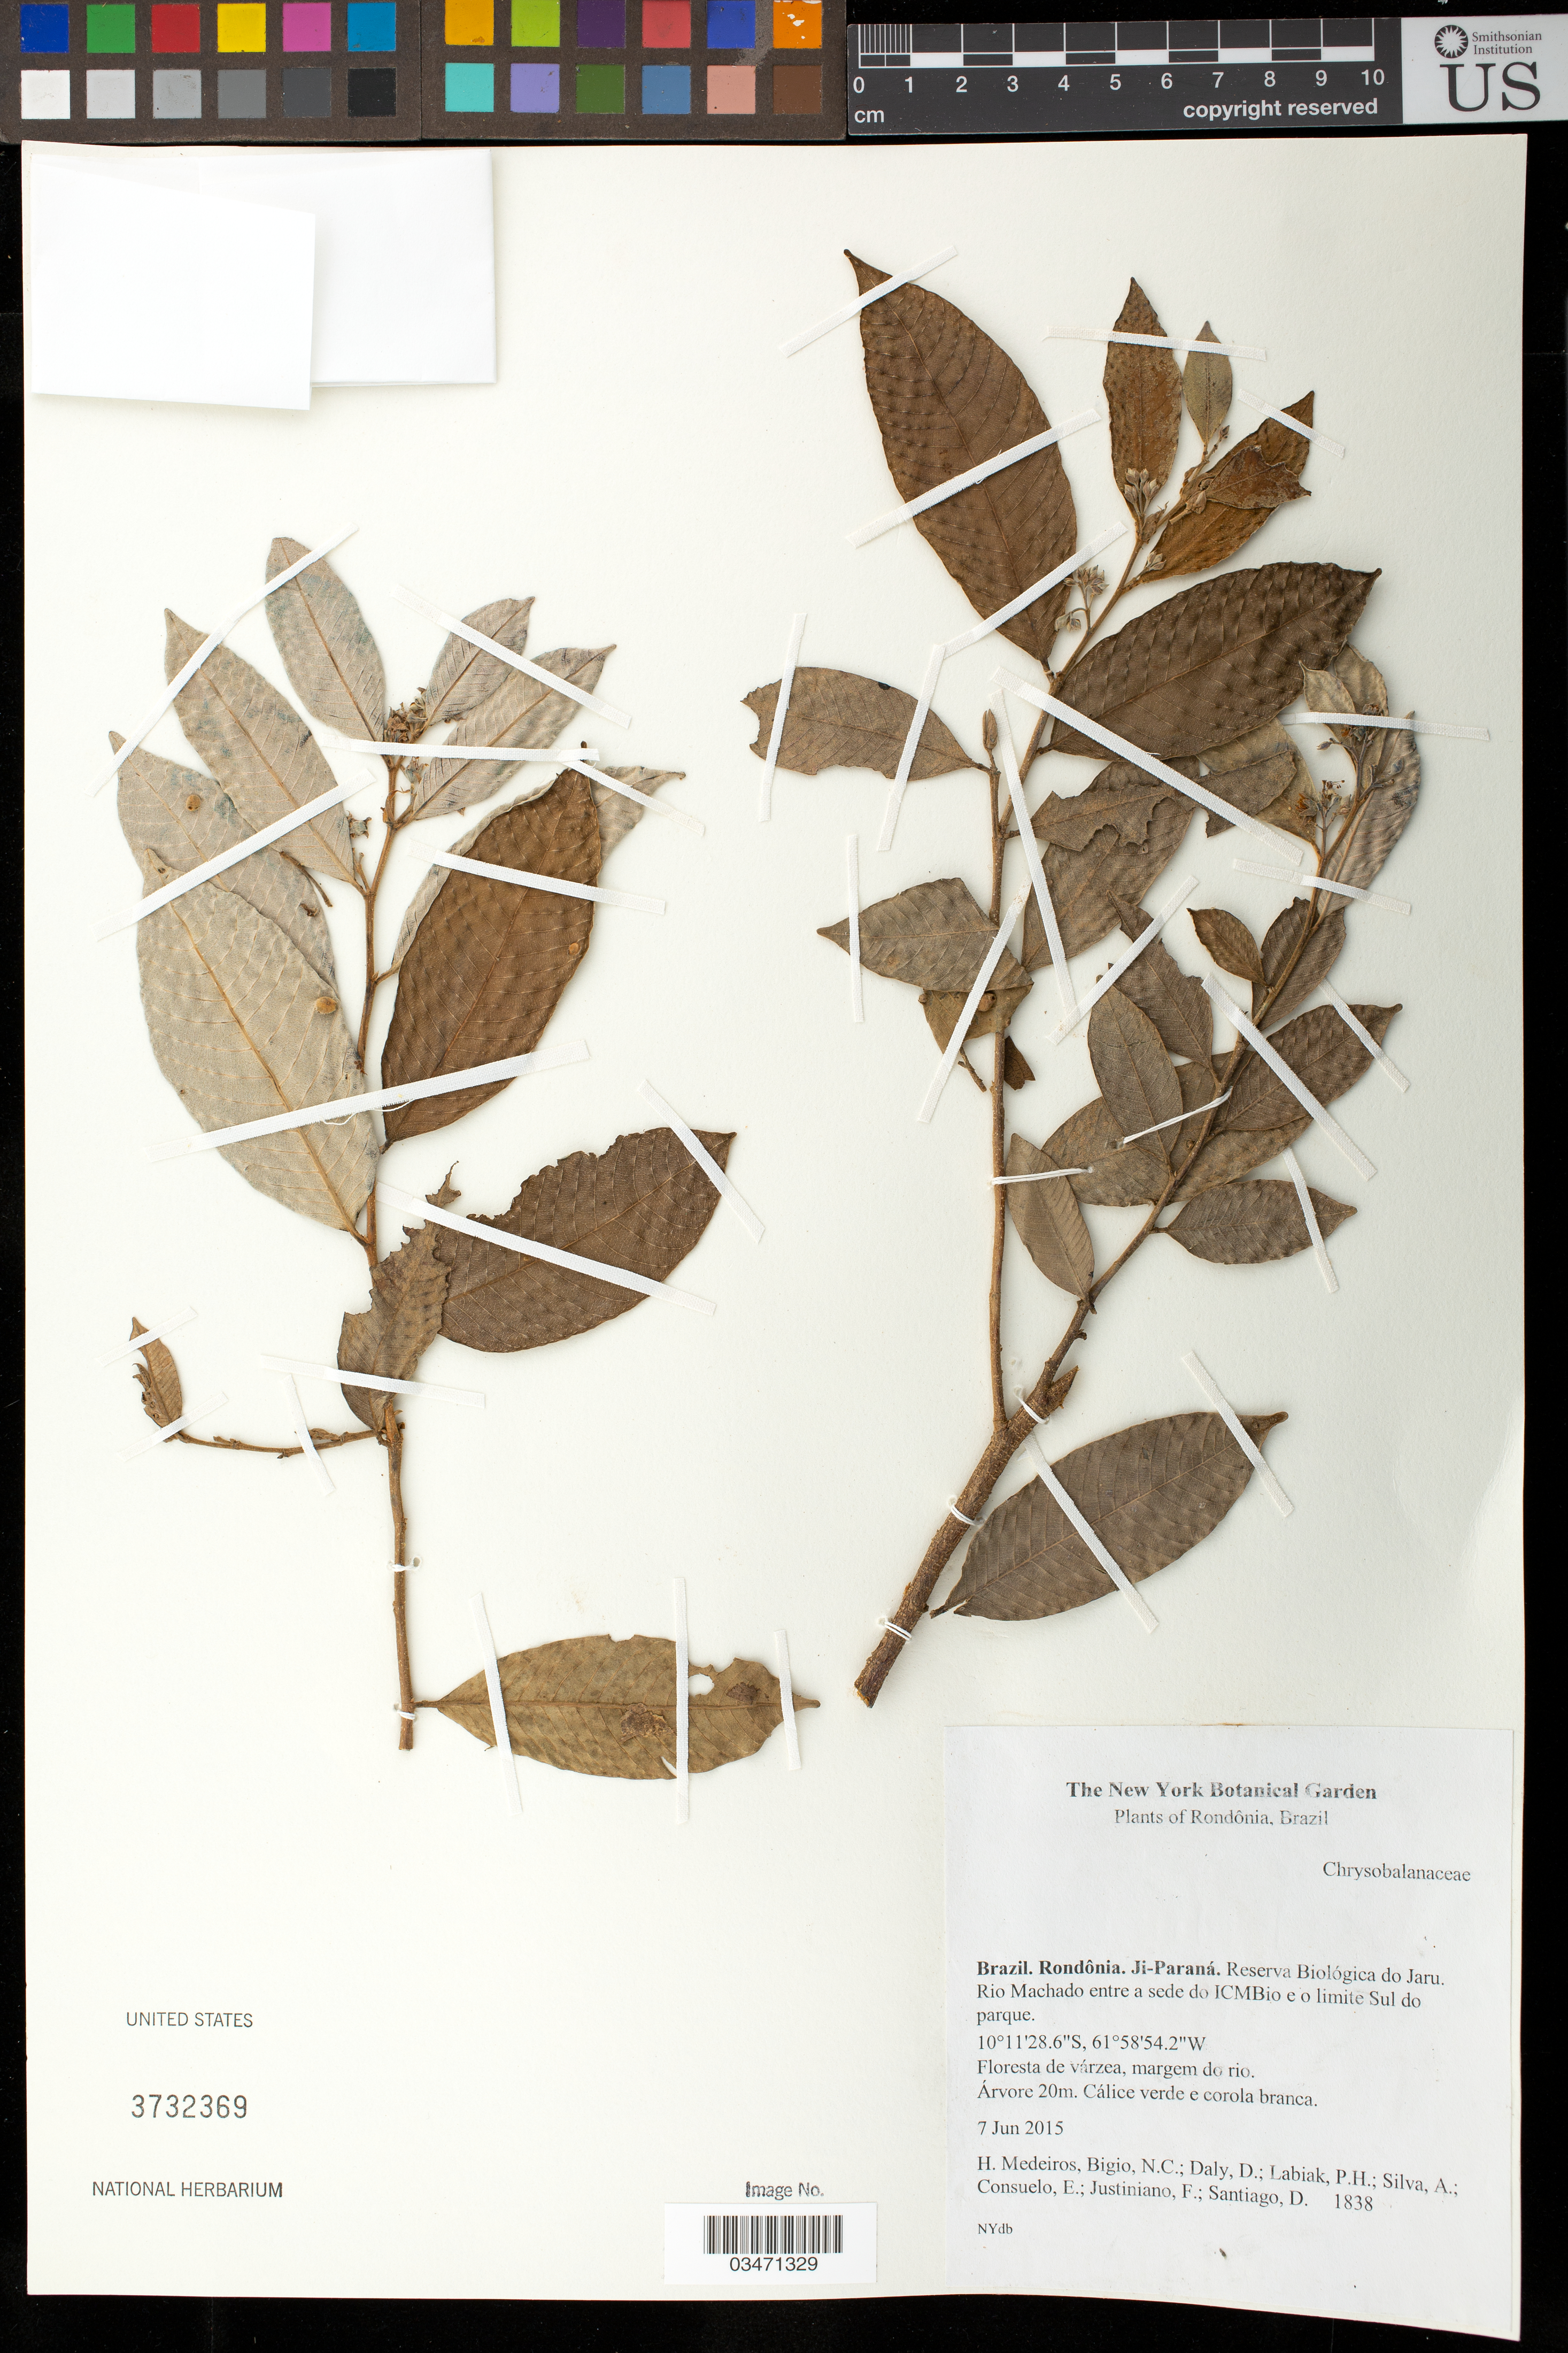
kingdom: Plantae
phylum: Tracheophyta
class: Magnoliopsida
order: Malpighiales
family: Chrysobalanaceae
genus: Parinari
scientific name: Parinari brachystachya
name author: Benth.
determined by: Barbosa-Silva, R. G.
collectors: H. Medeiros, N. C. Bigio, D. Daly, P. H. Labiak, A. Silva, E. Consuelo, F. Justiniano & D. Santiago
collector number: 1838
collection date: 2015-06-07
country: Brazil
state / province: Rondônia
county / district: Ji-Paraná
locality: Reserva Biologica do Jaru. Rio Machado entre a sede do ICMBio e o limite Sul do parque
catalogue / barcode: US 3732369